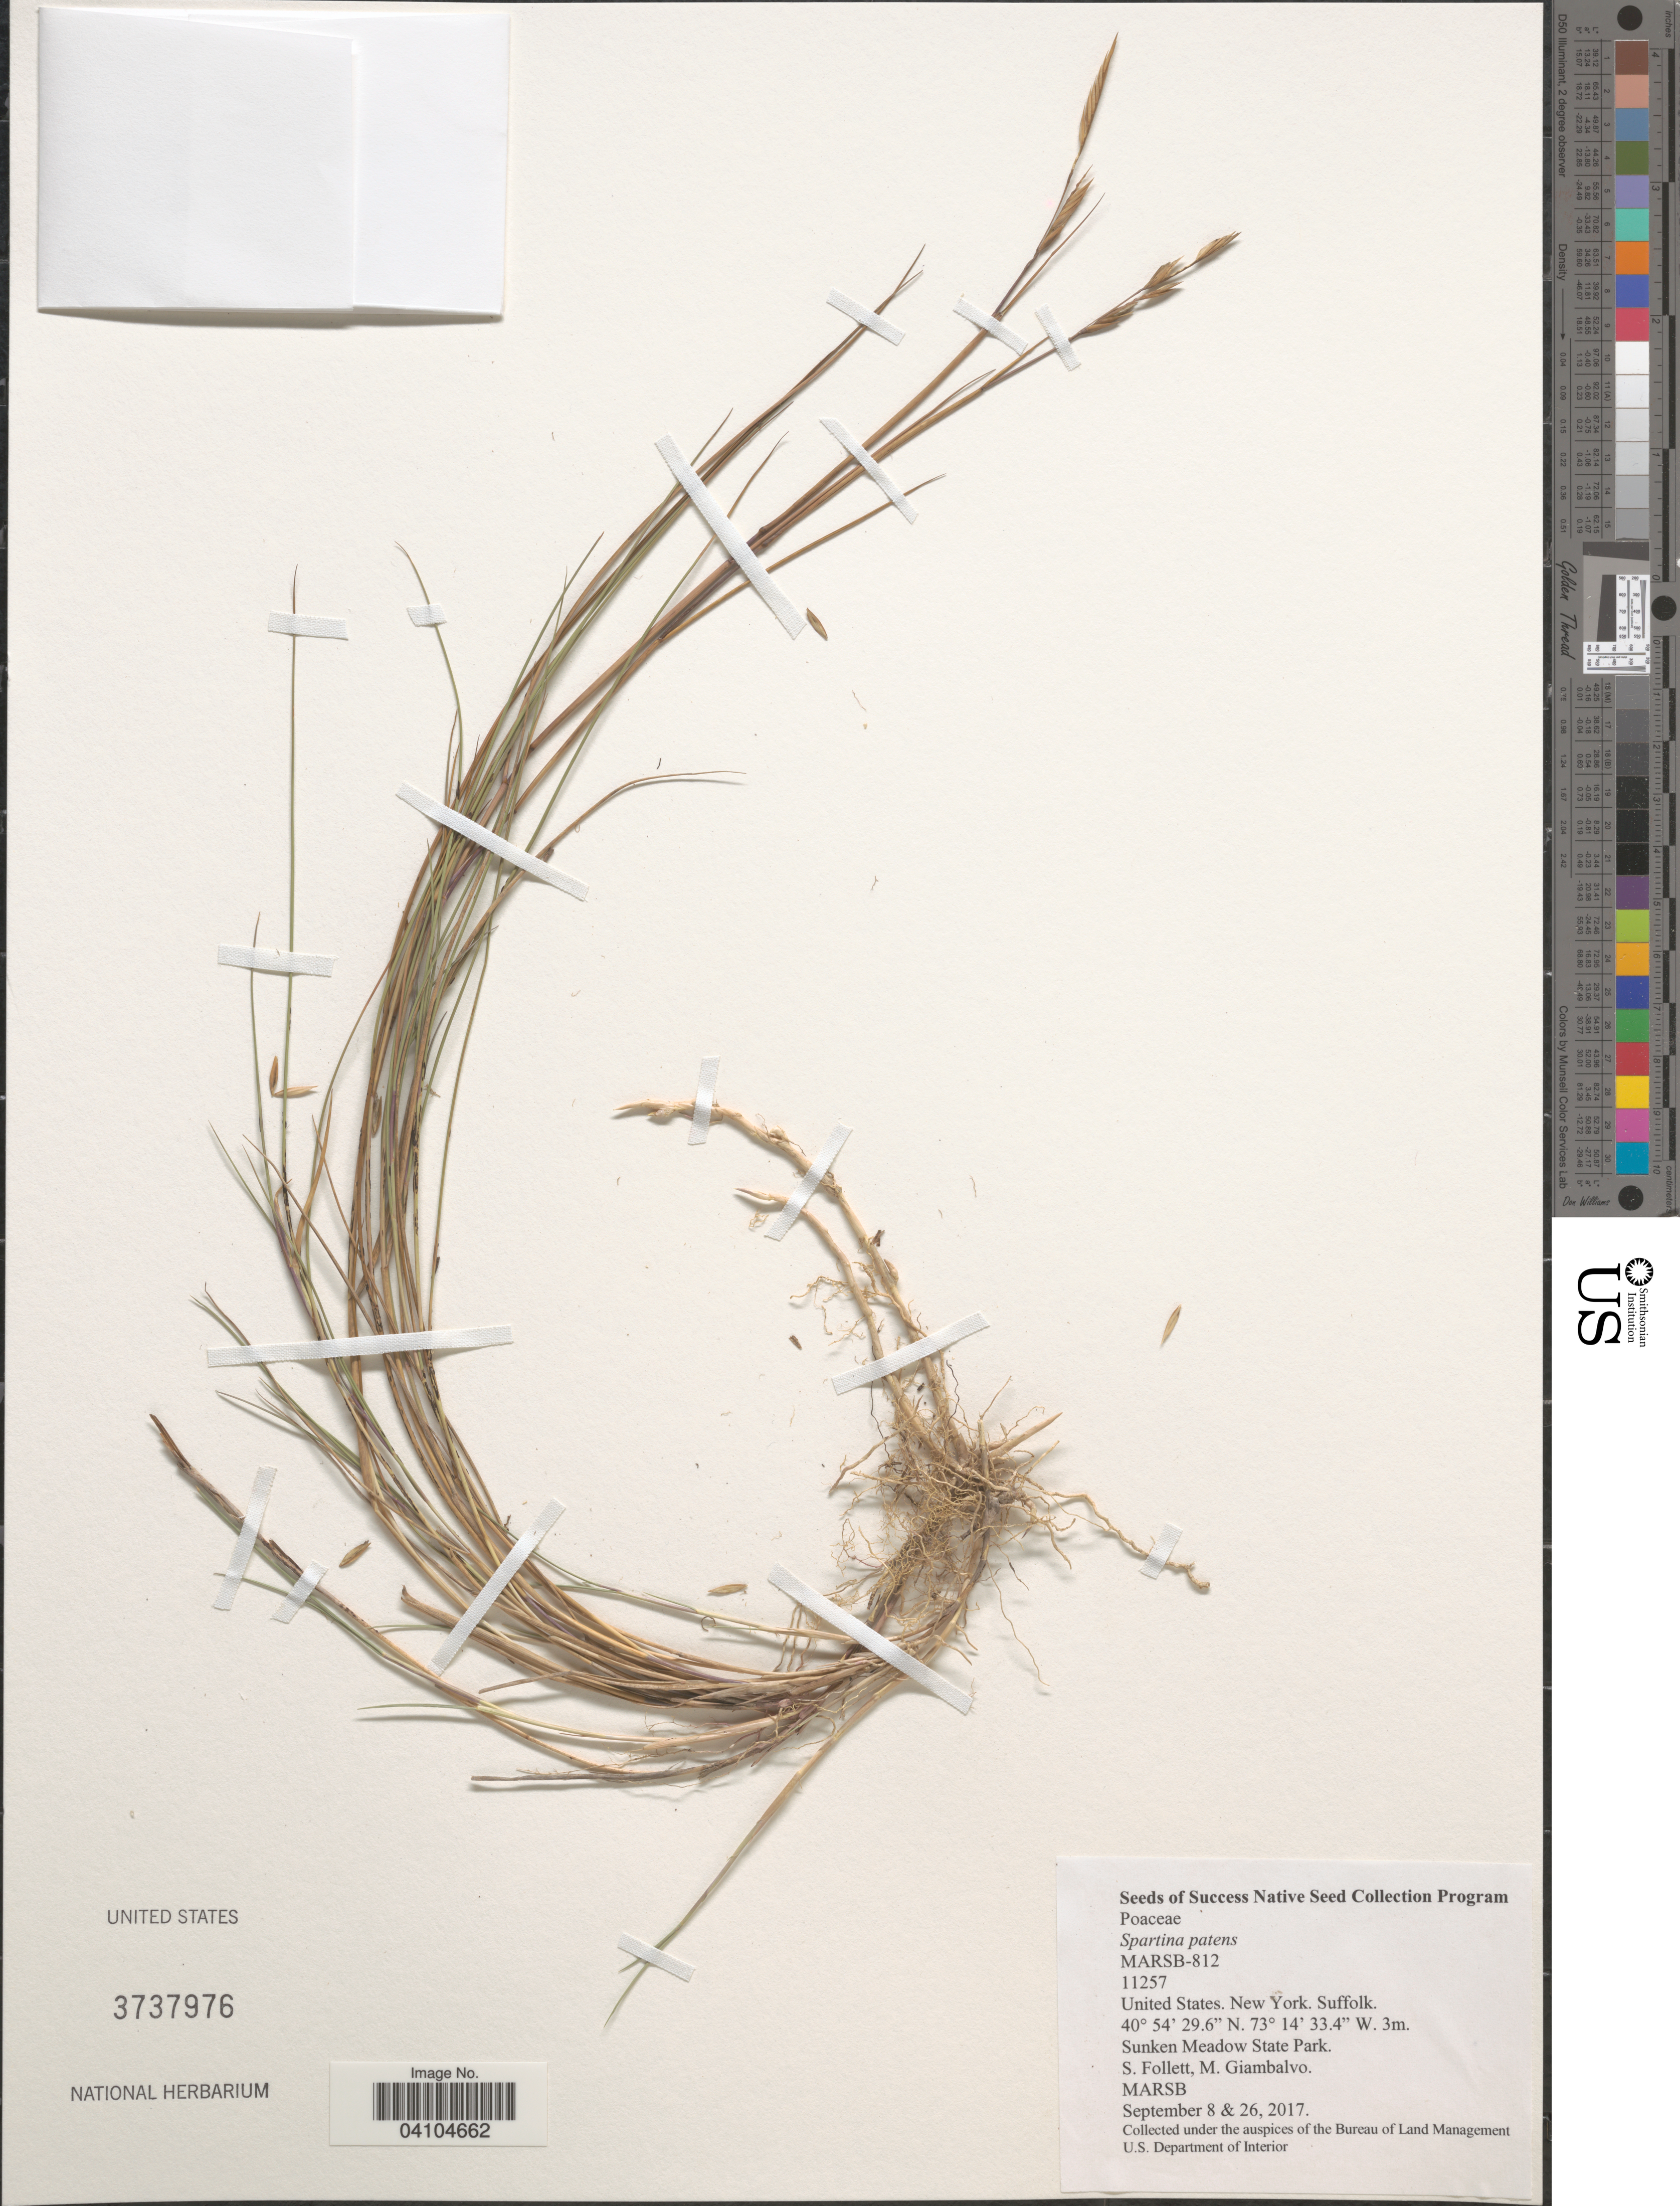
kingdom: Plantae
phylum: Tracheophyta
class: Liliopsida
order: Poales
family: Poaceae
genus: Sporobolus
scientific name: Sporobolus pumilus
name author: (Roth) P.M. Peterson & Saarela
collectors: S. Follett & M. Giambalvo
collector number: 11257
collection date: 2017-09-08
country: United States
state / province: New York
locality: Suffolk. Sunken Meadow State Park.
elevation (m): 3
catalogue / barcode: US 3737976